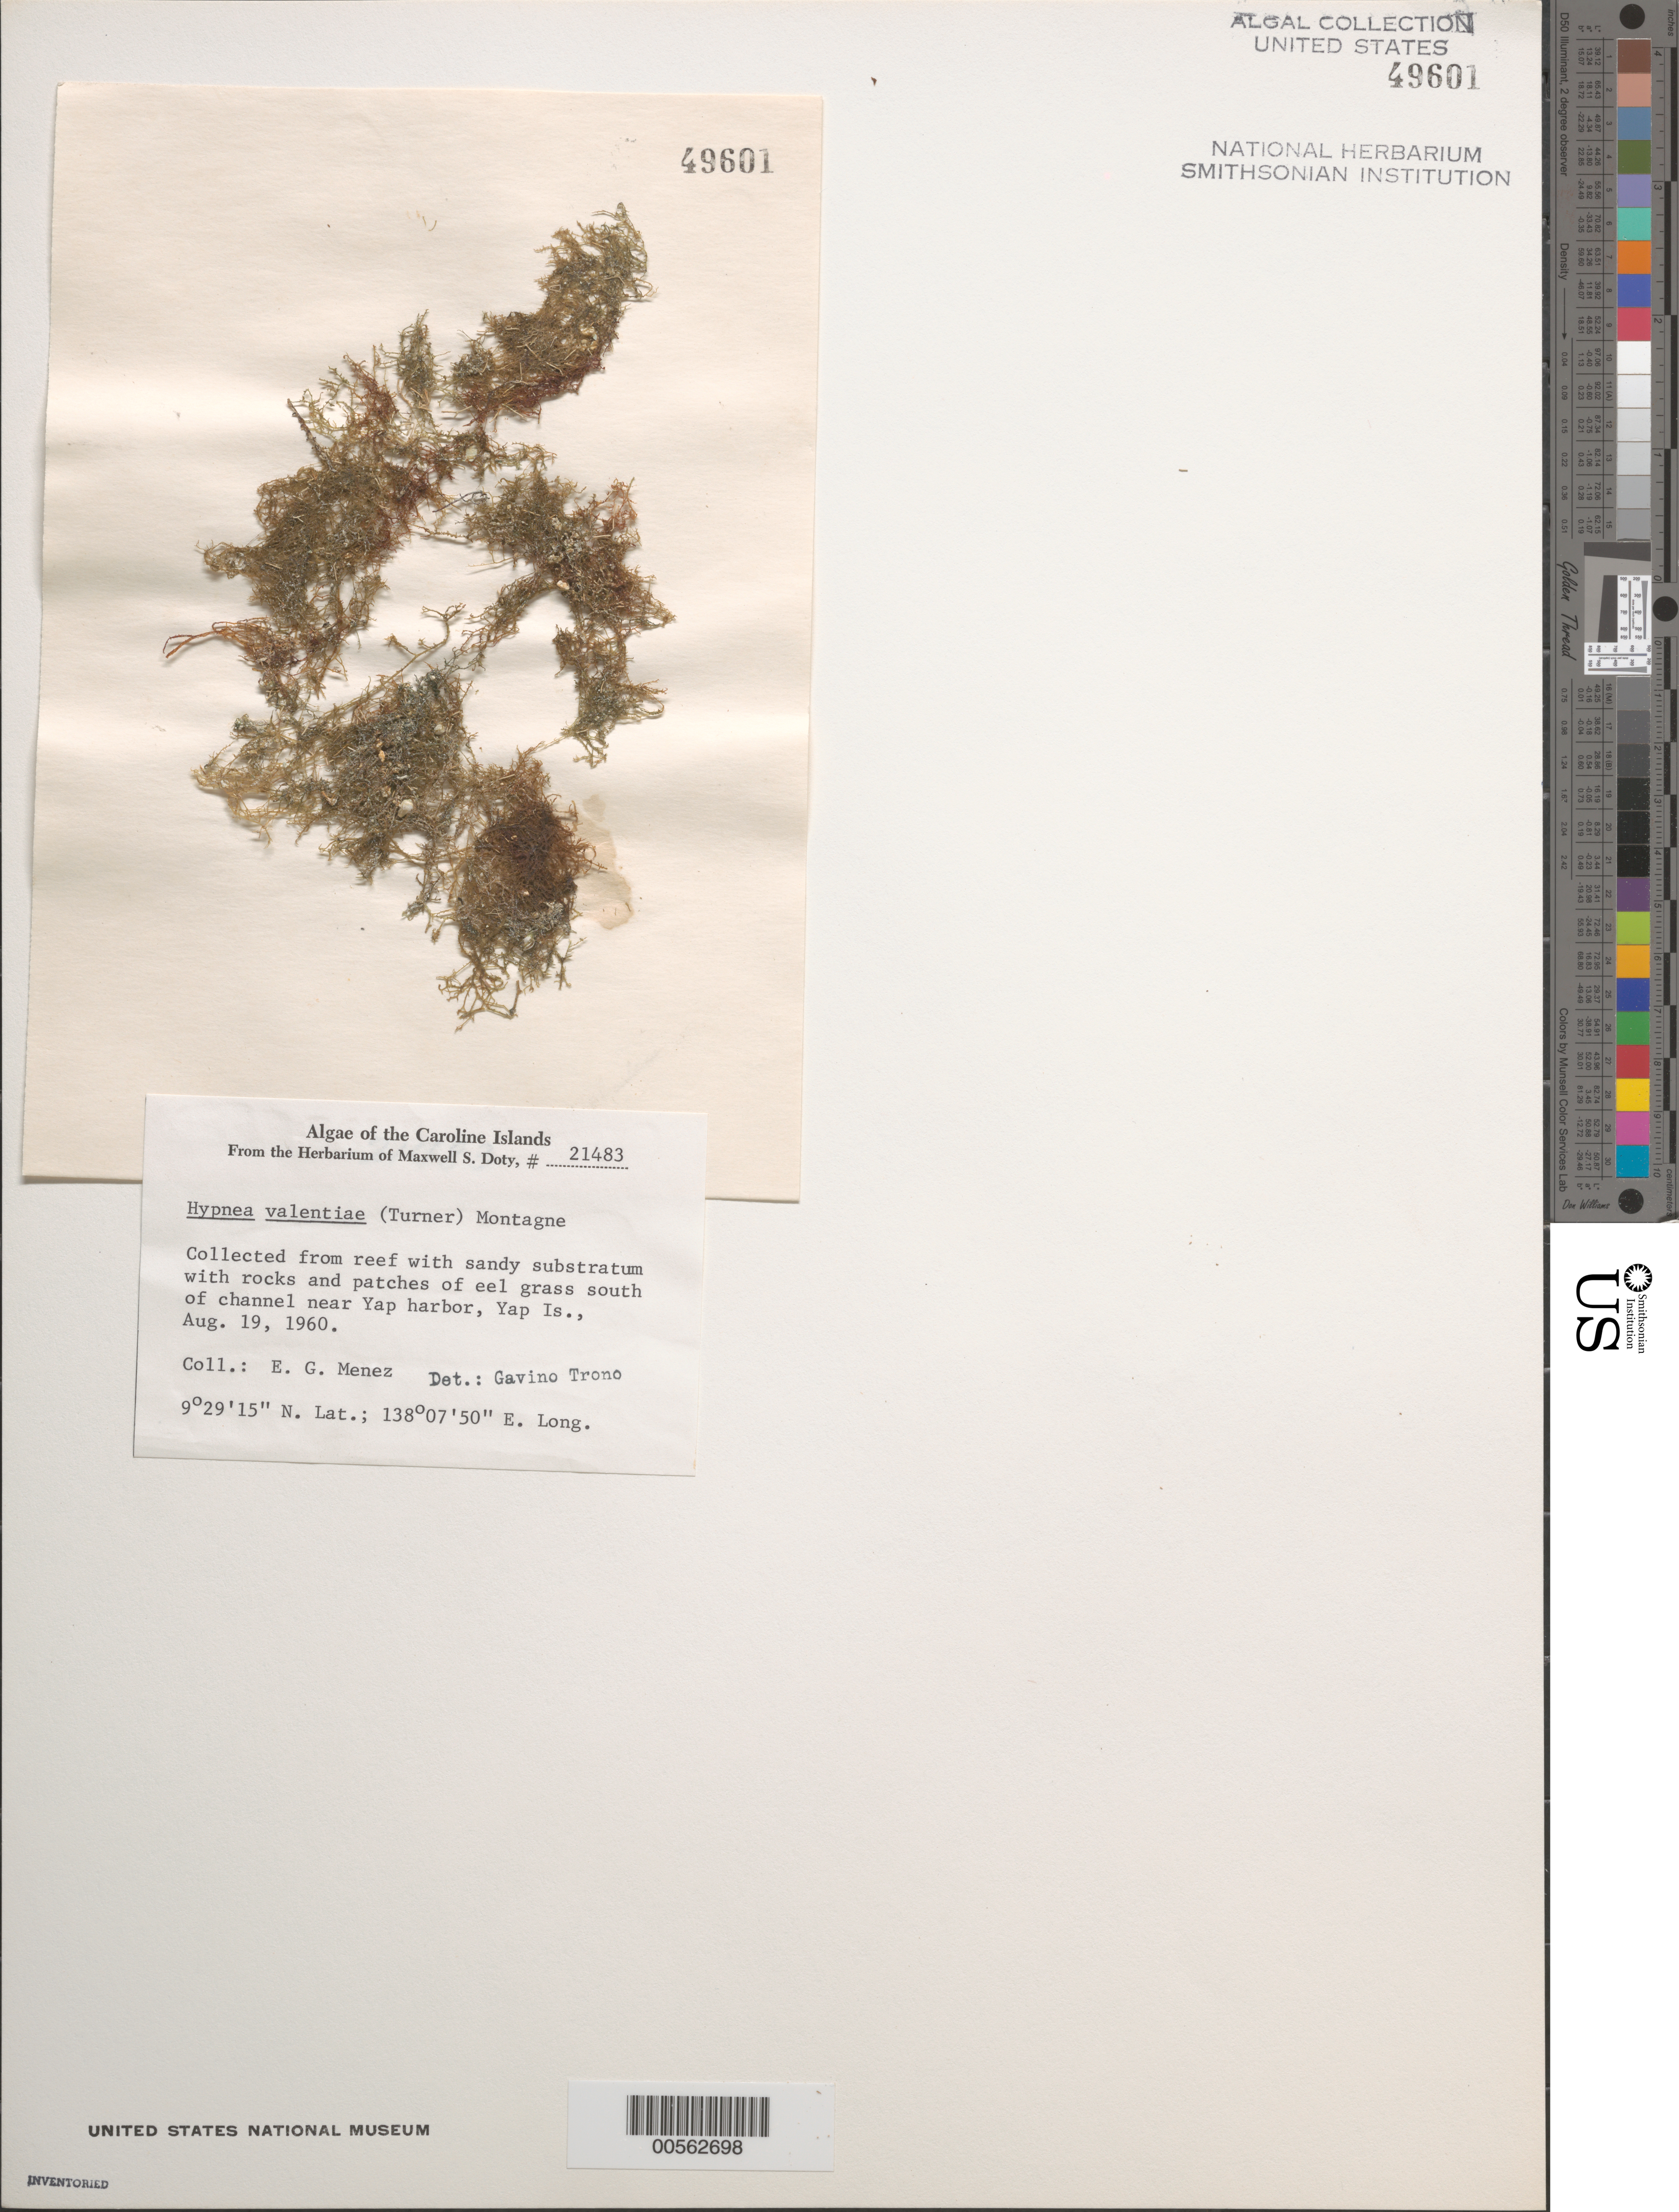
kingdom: Plantae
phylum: Rhodophyta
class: Florideophyceae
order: Gigartinales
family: Cystocloniaceae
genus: Hypnea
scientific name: Hypnea valentiae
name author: (Turner) Mont.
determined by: Trono, Gavino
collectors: Meñez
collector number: MSD 21483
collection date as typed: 19 Aug 1960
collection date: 1960-08-19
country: Micronesia, Federated States of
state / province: Yap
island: Yap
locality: South of channel near Yap Harbor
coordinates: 9 29' 15" N. Lat., 138 07' 50" E. Long.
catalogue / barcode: US 49601